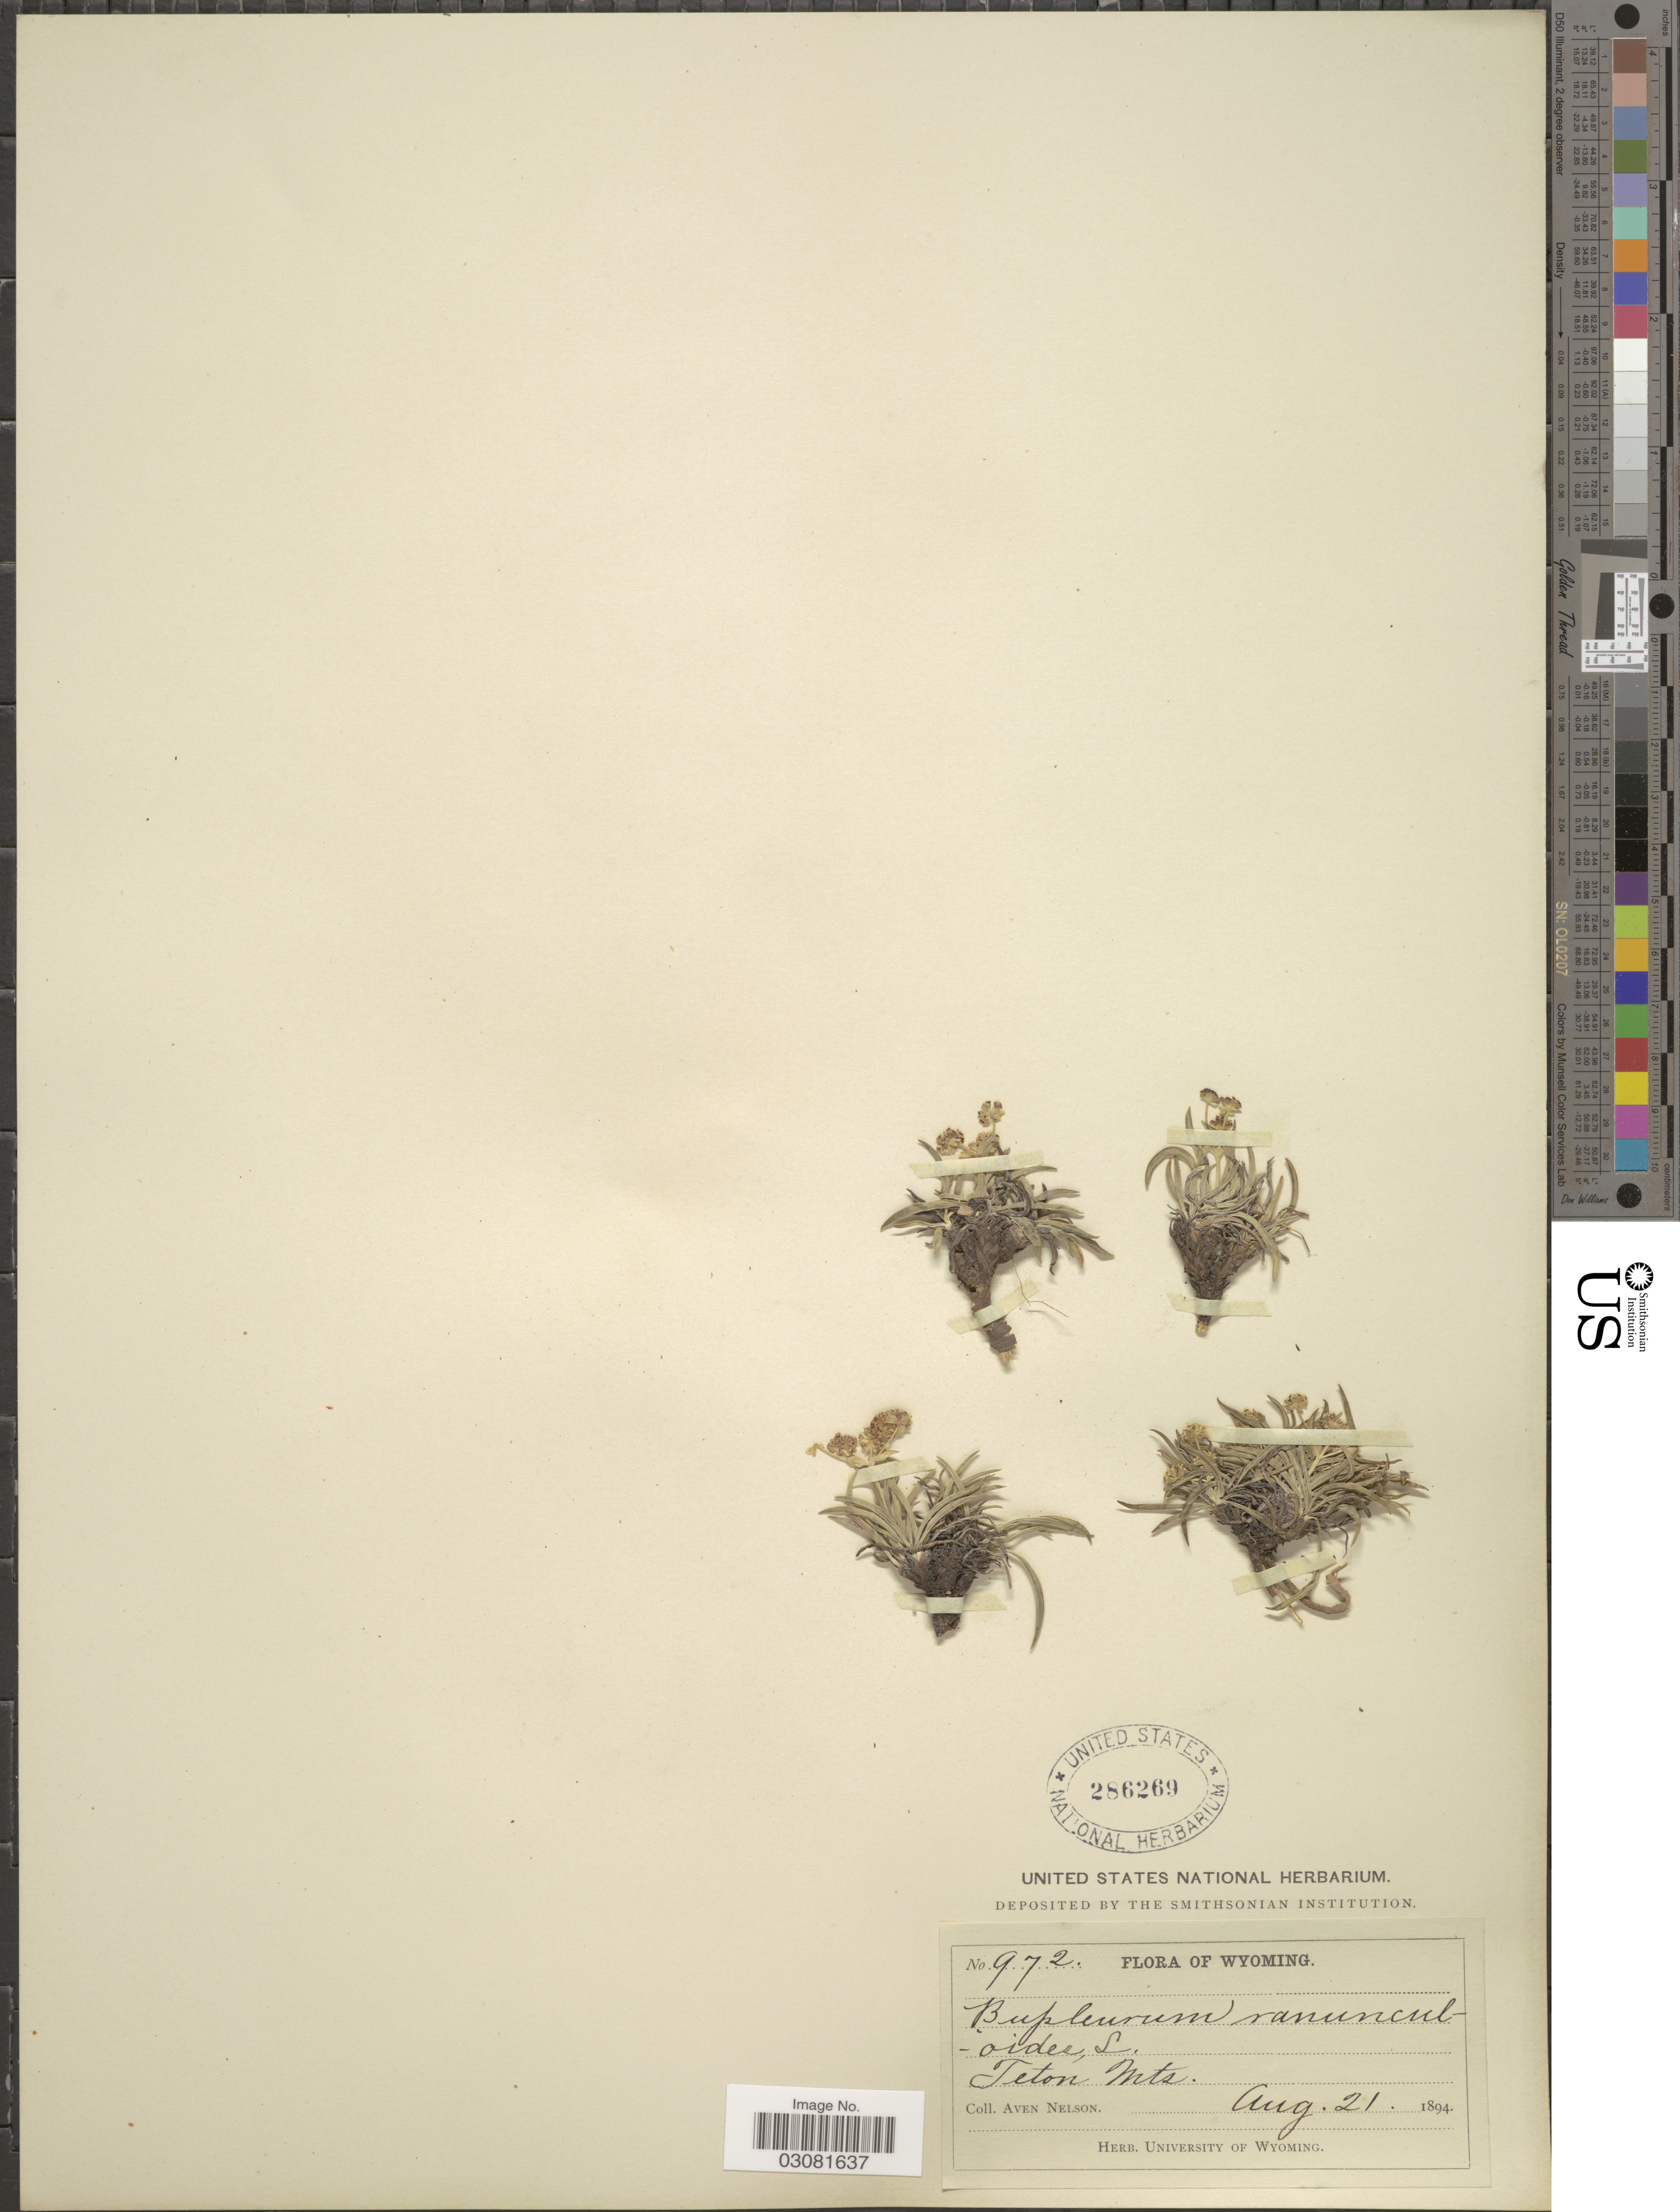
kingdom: Plantae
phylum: Tracheophyta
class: Magnoliopsida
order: Apiales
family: Apiaceae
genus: Bupleurum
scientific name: Bupleurum americanum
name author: J.M. Coult. & Rose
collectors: A. Nelson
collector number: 972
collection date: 1894-08-21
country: United States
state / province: Wyoming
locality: Teton Mts.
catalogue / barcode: US 286269